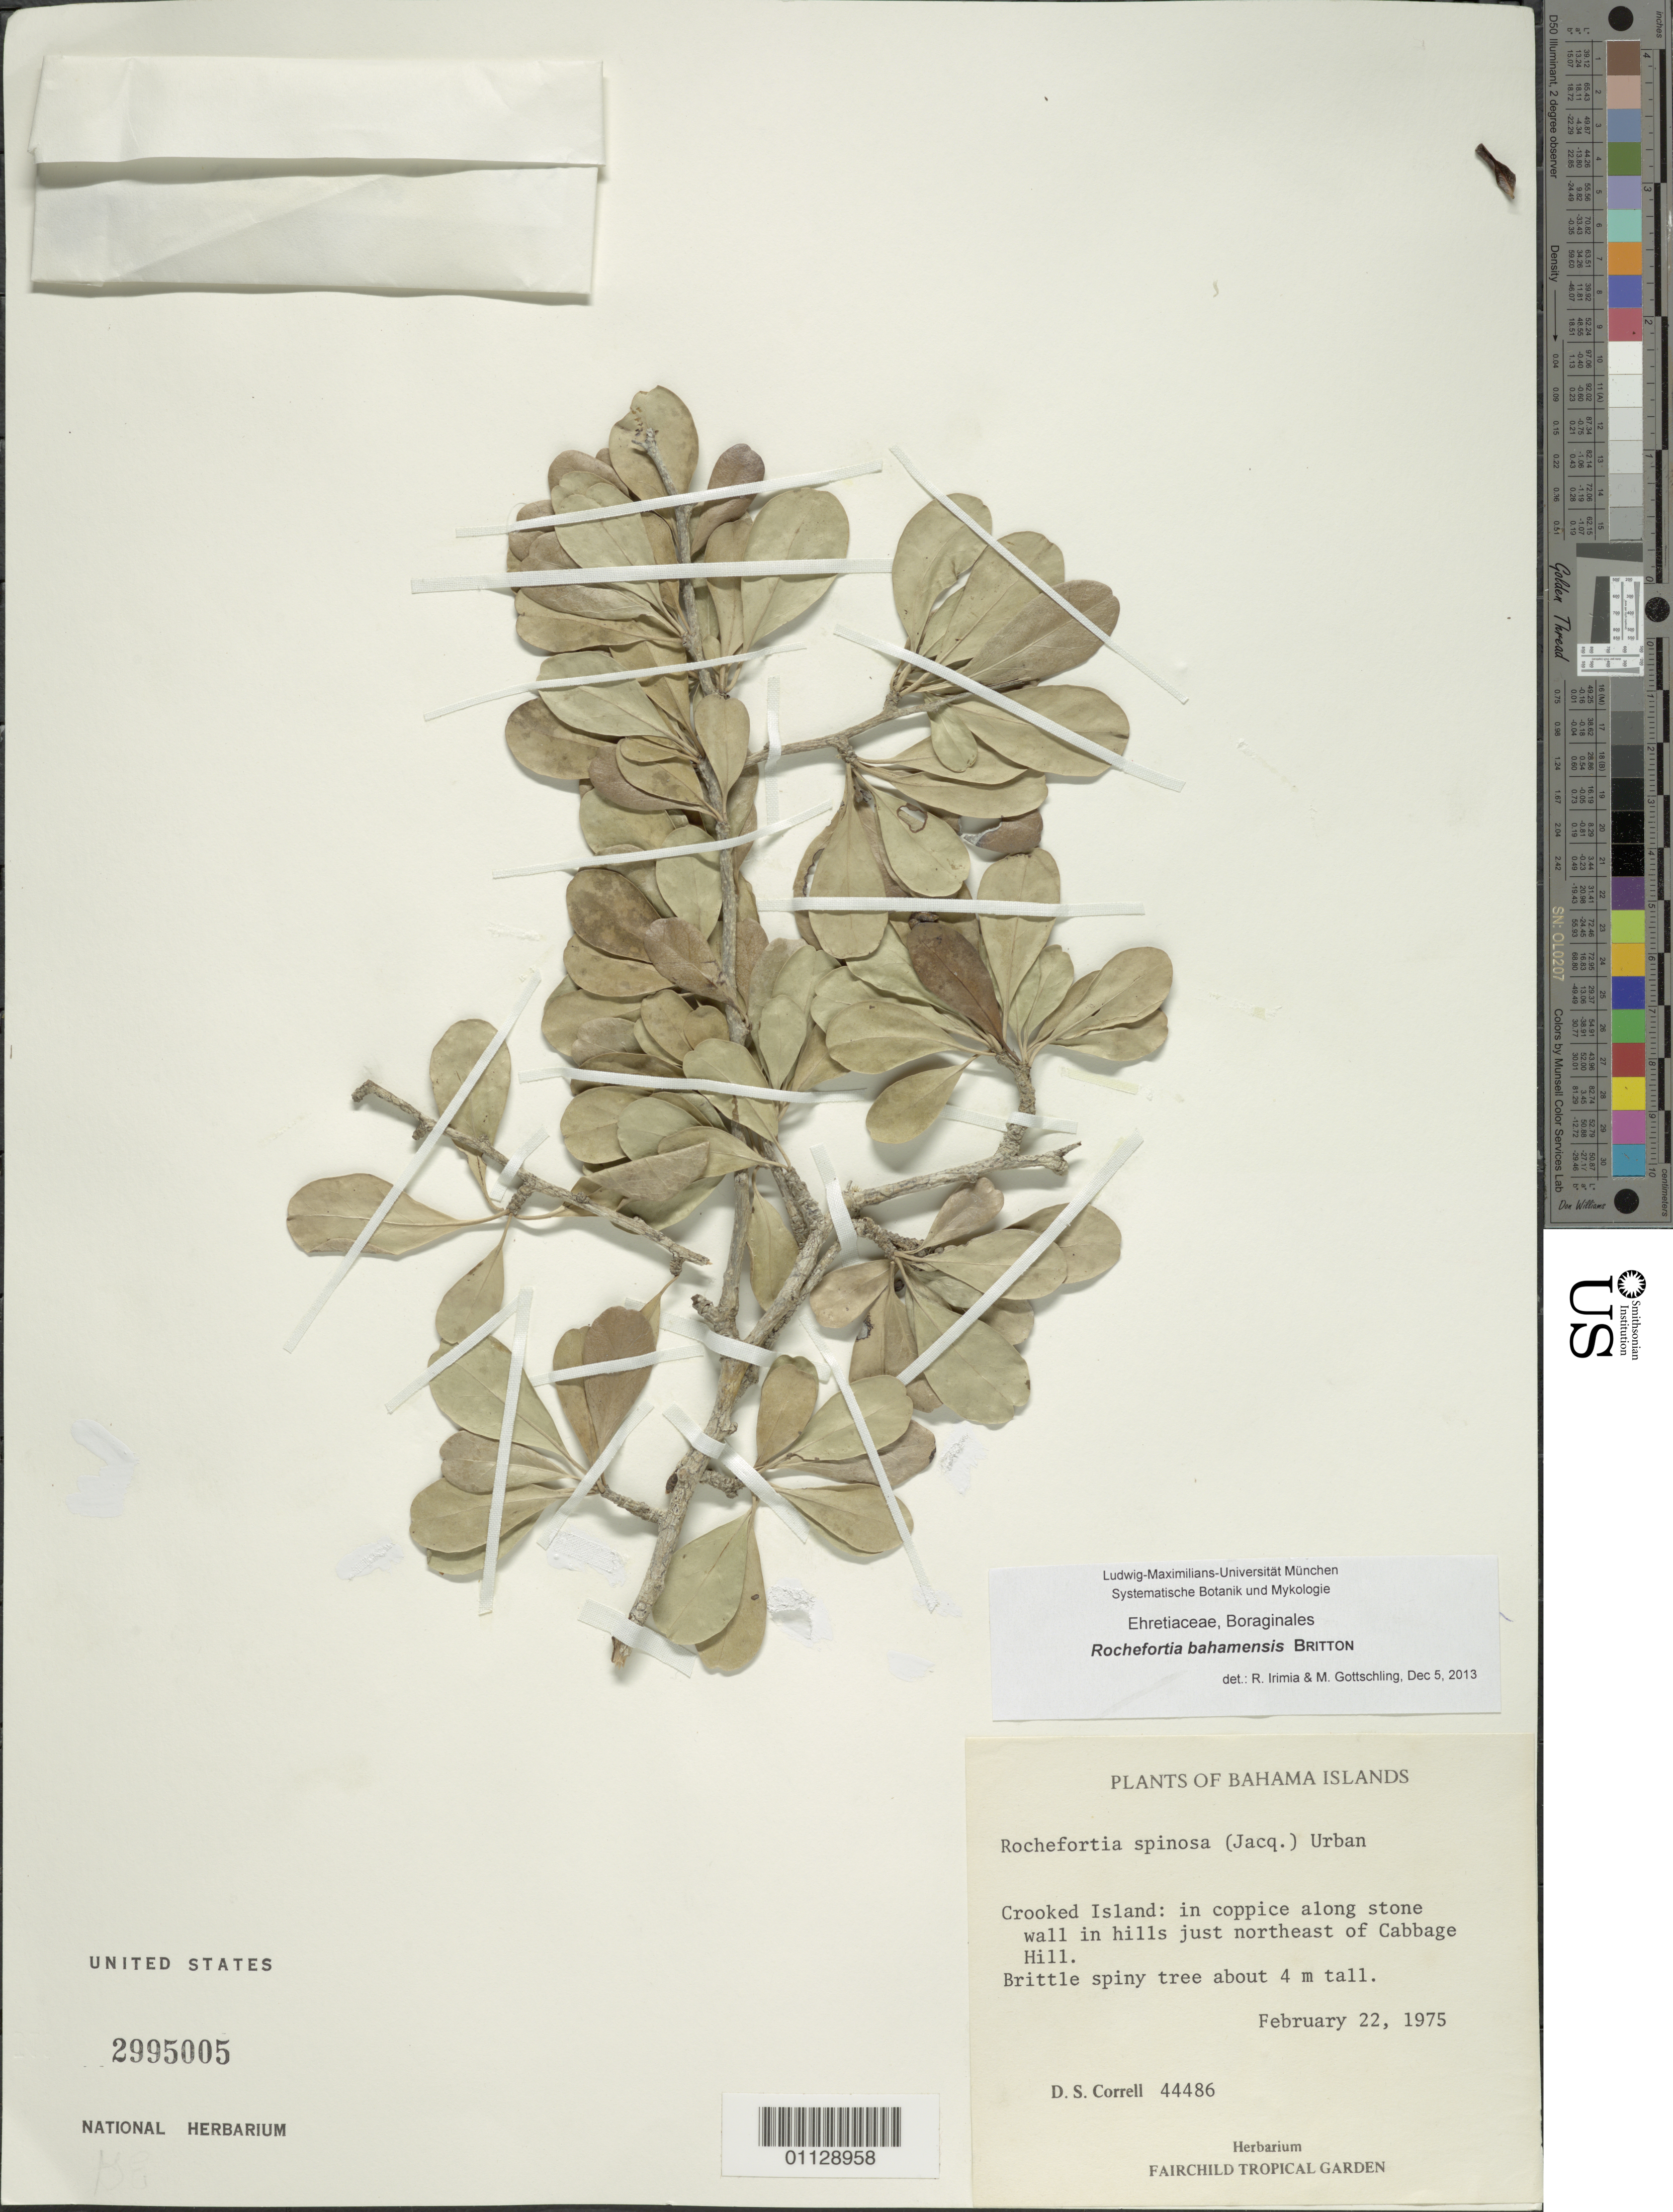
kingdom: Plantae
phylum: Tracheophyta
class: Magnoliopsida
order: Boraginales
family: Ehretiaceae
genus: Rochefortia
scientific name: Rochefortia bahamensis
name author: Britton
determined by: Irimia, R.; Gottschling, M.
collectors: D. S. Correll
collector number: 44486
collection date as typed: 22 Feb 1975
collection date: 1975-02-22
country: Bahamas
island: Crooked I.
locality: In coppice along stone wall in hills just northeast of Cabbage Hill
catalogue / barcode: US 2995005